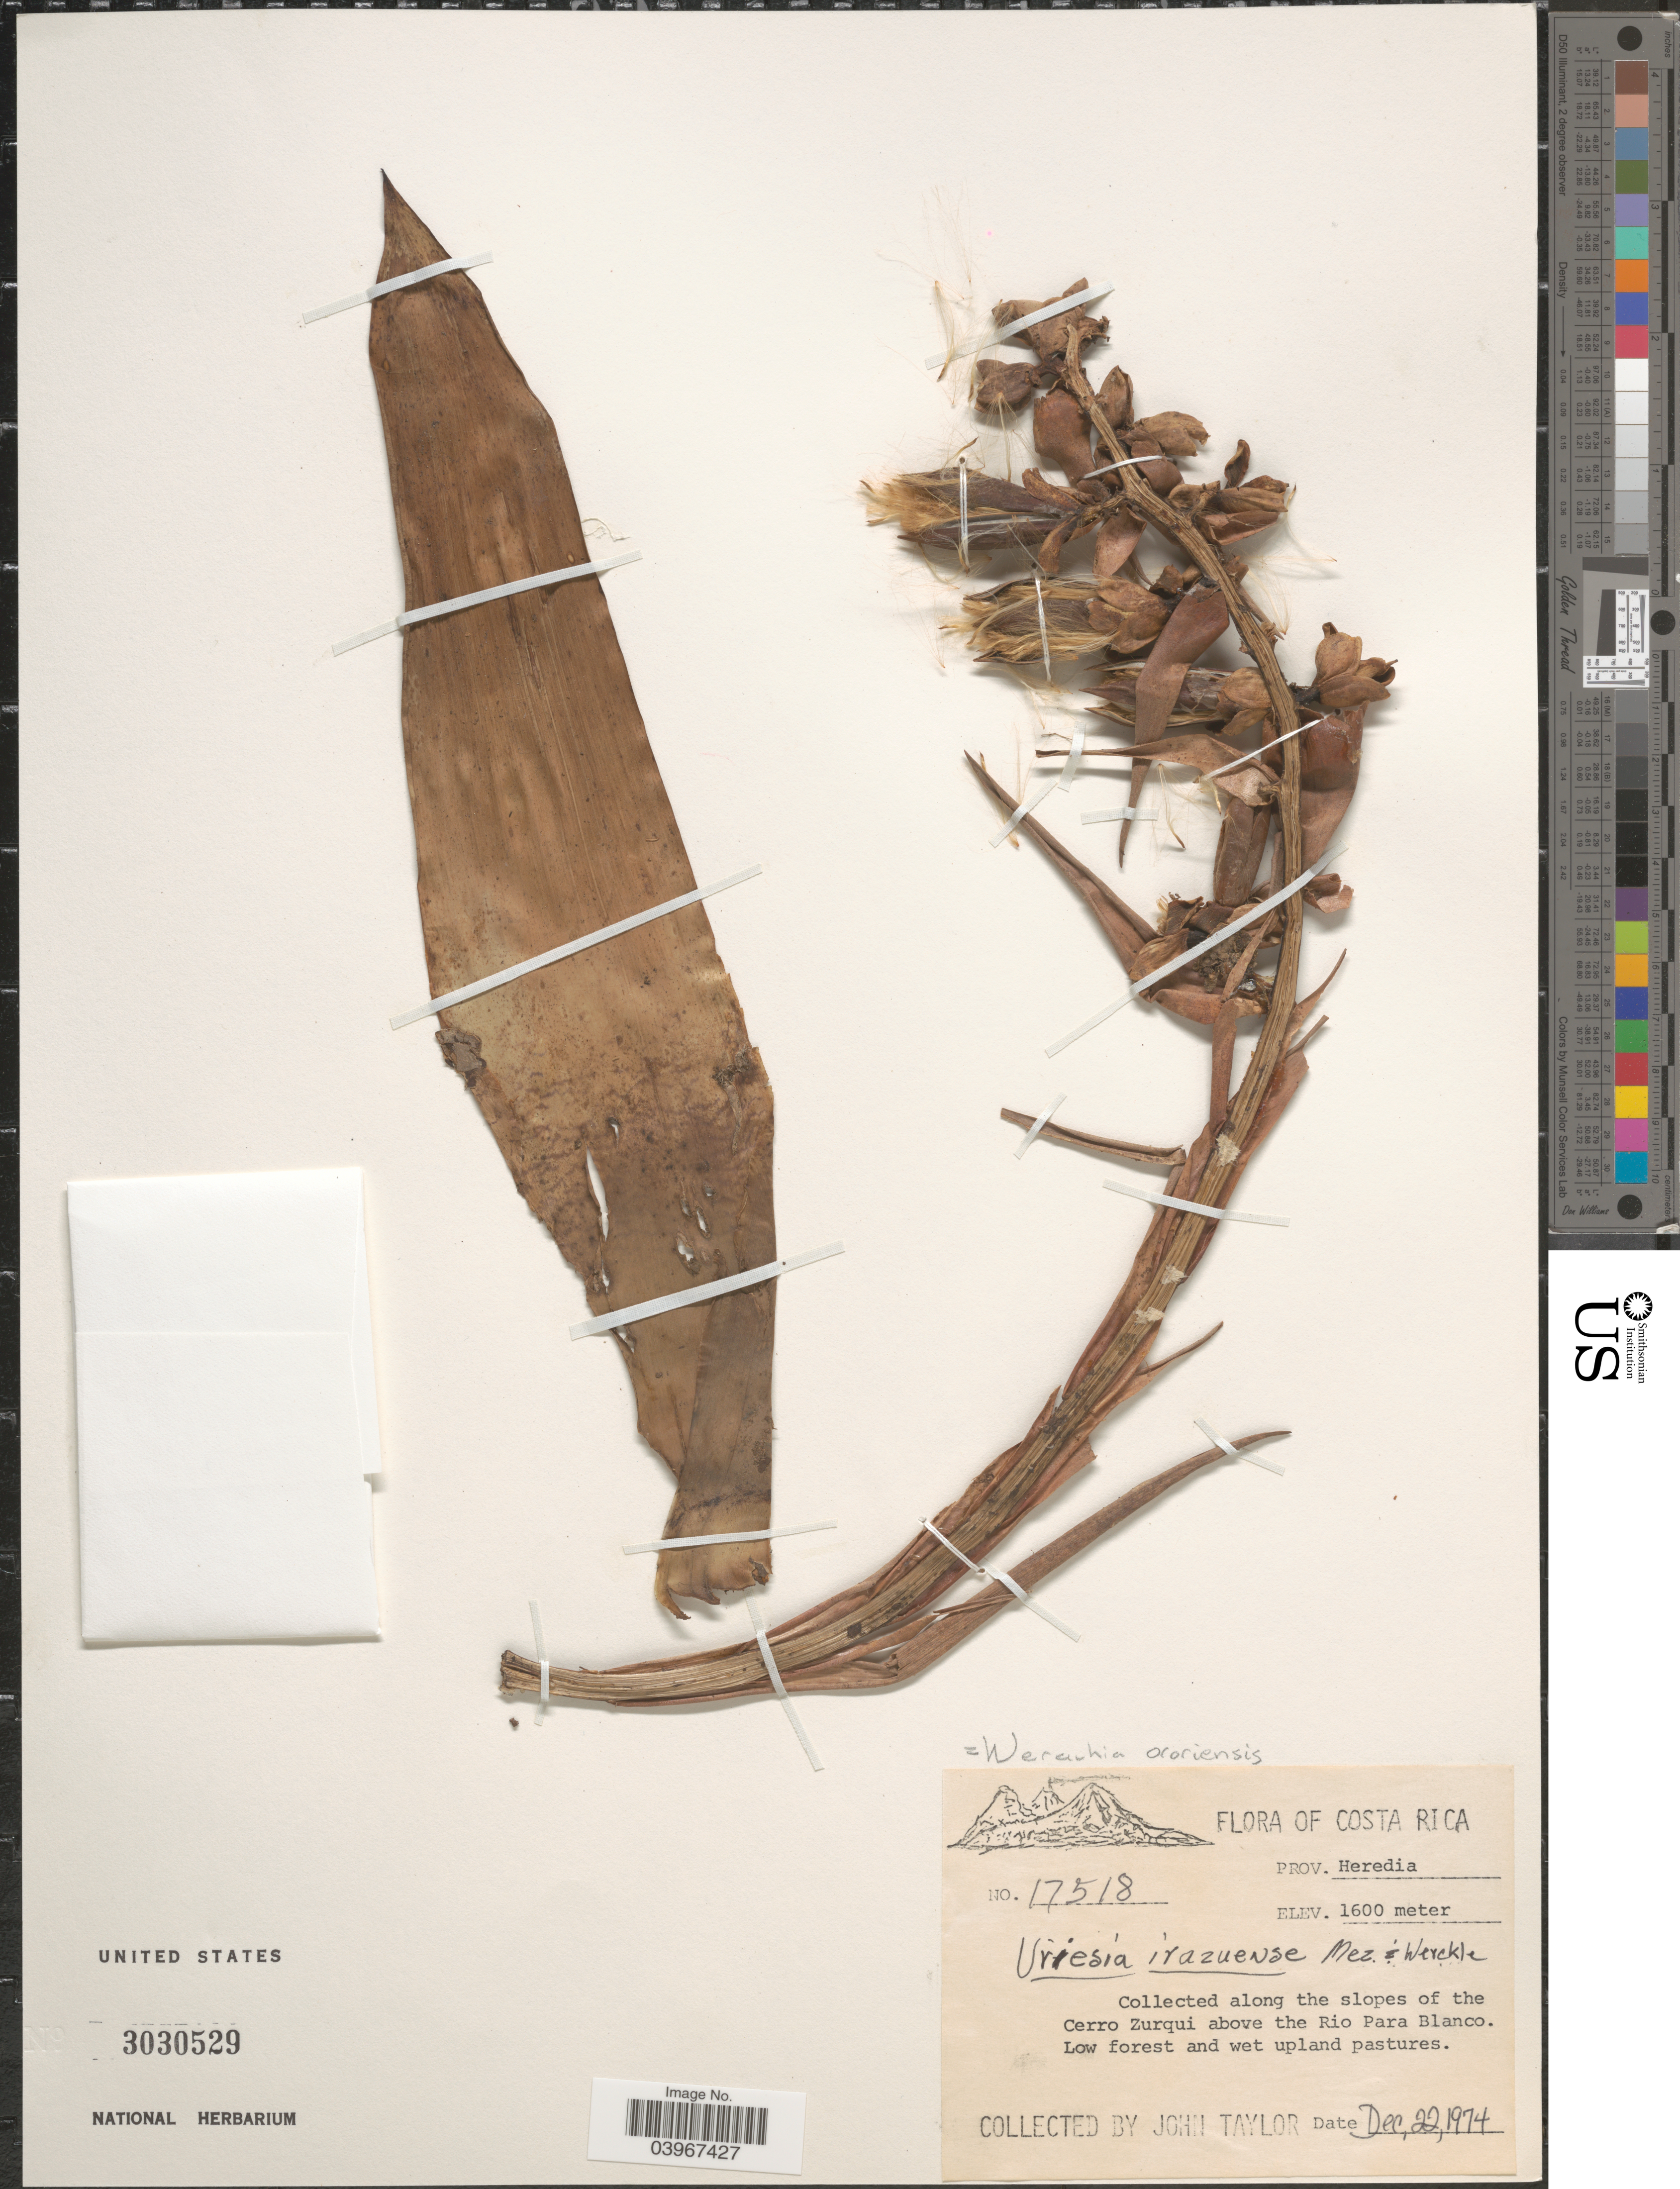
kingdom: Plantae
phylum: Tracheophyta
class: Liliopsida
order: Poales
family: Bromeliaceae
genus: Werauhia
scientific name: Werauhia ororiensis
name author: (Mez) J.R. Grant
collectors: J. Taylor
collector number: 17518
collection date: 1974-12-22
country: Costa Rica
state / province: Heredia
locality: Along the slopes of the Cerro Zurqui above the Rio Para Blanco. Low forest and wet upland pastures.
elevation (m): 1600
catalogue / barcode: US 3030529